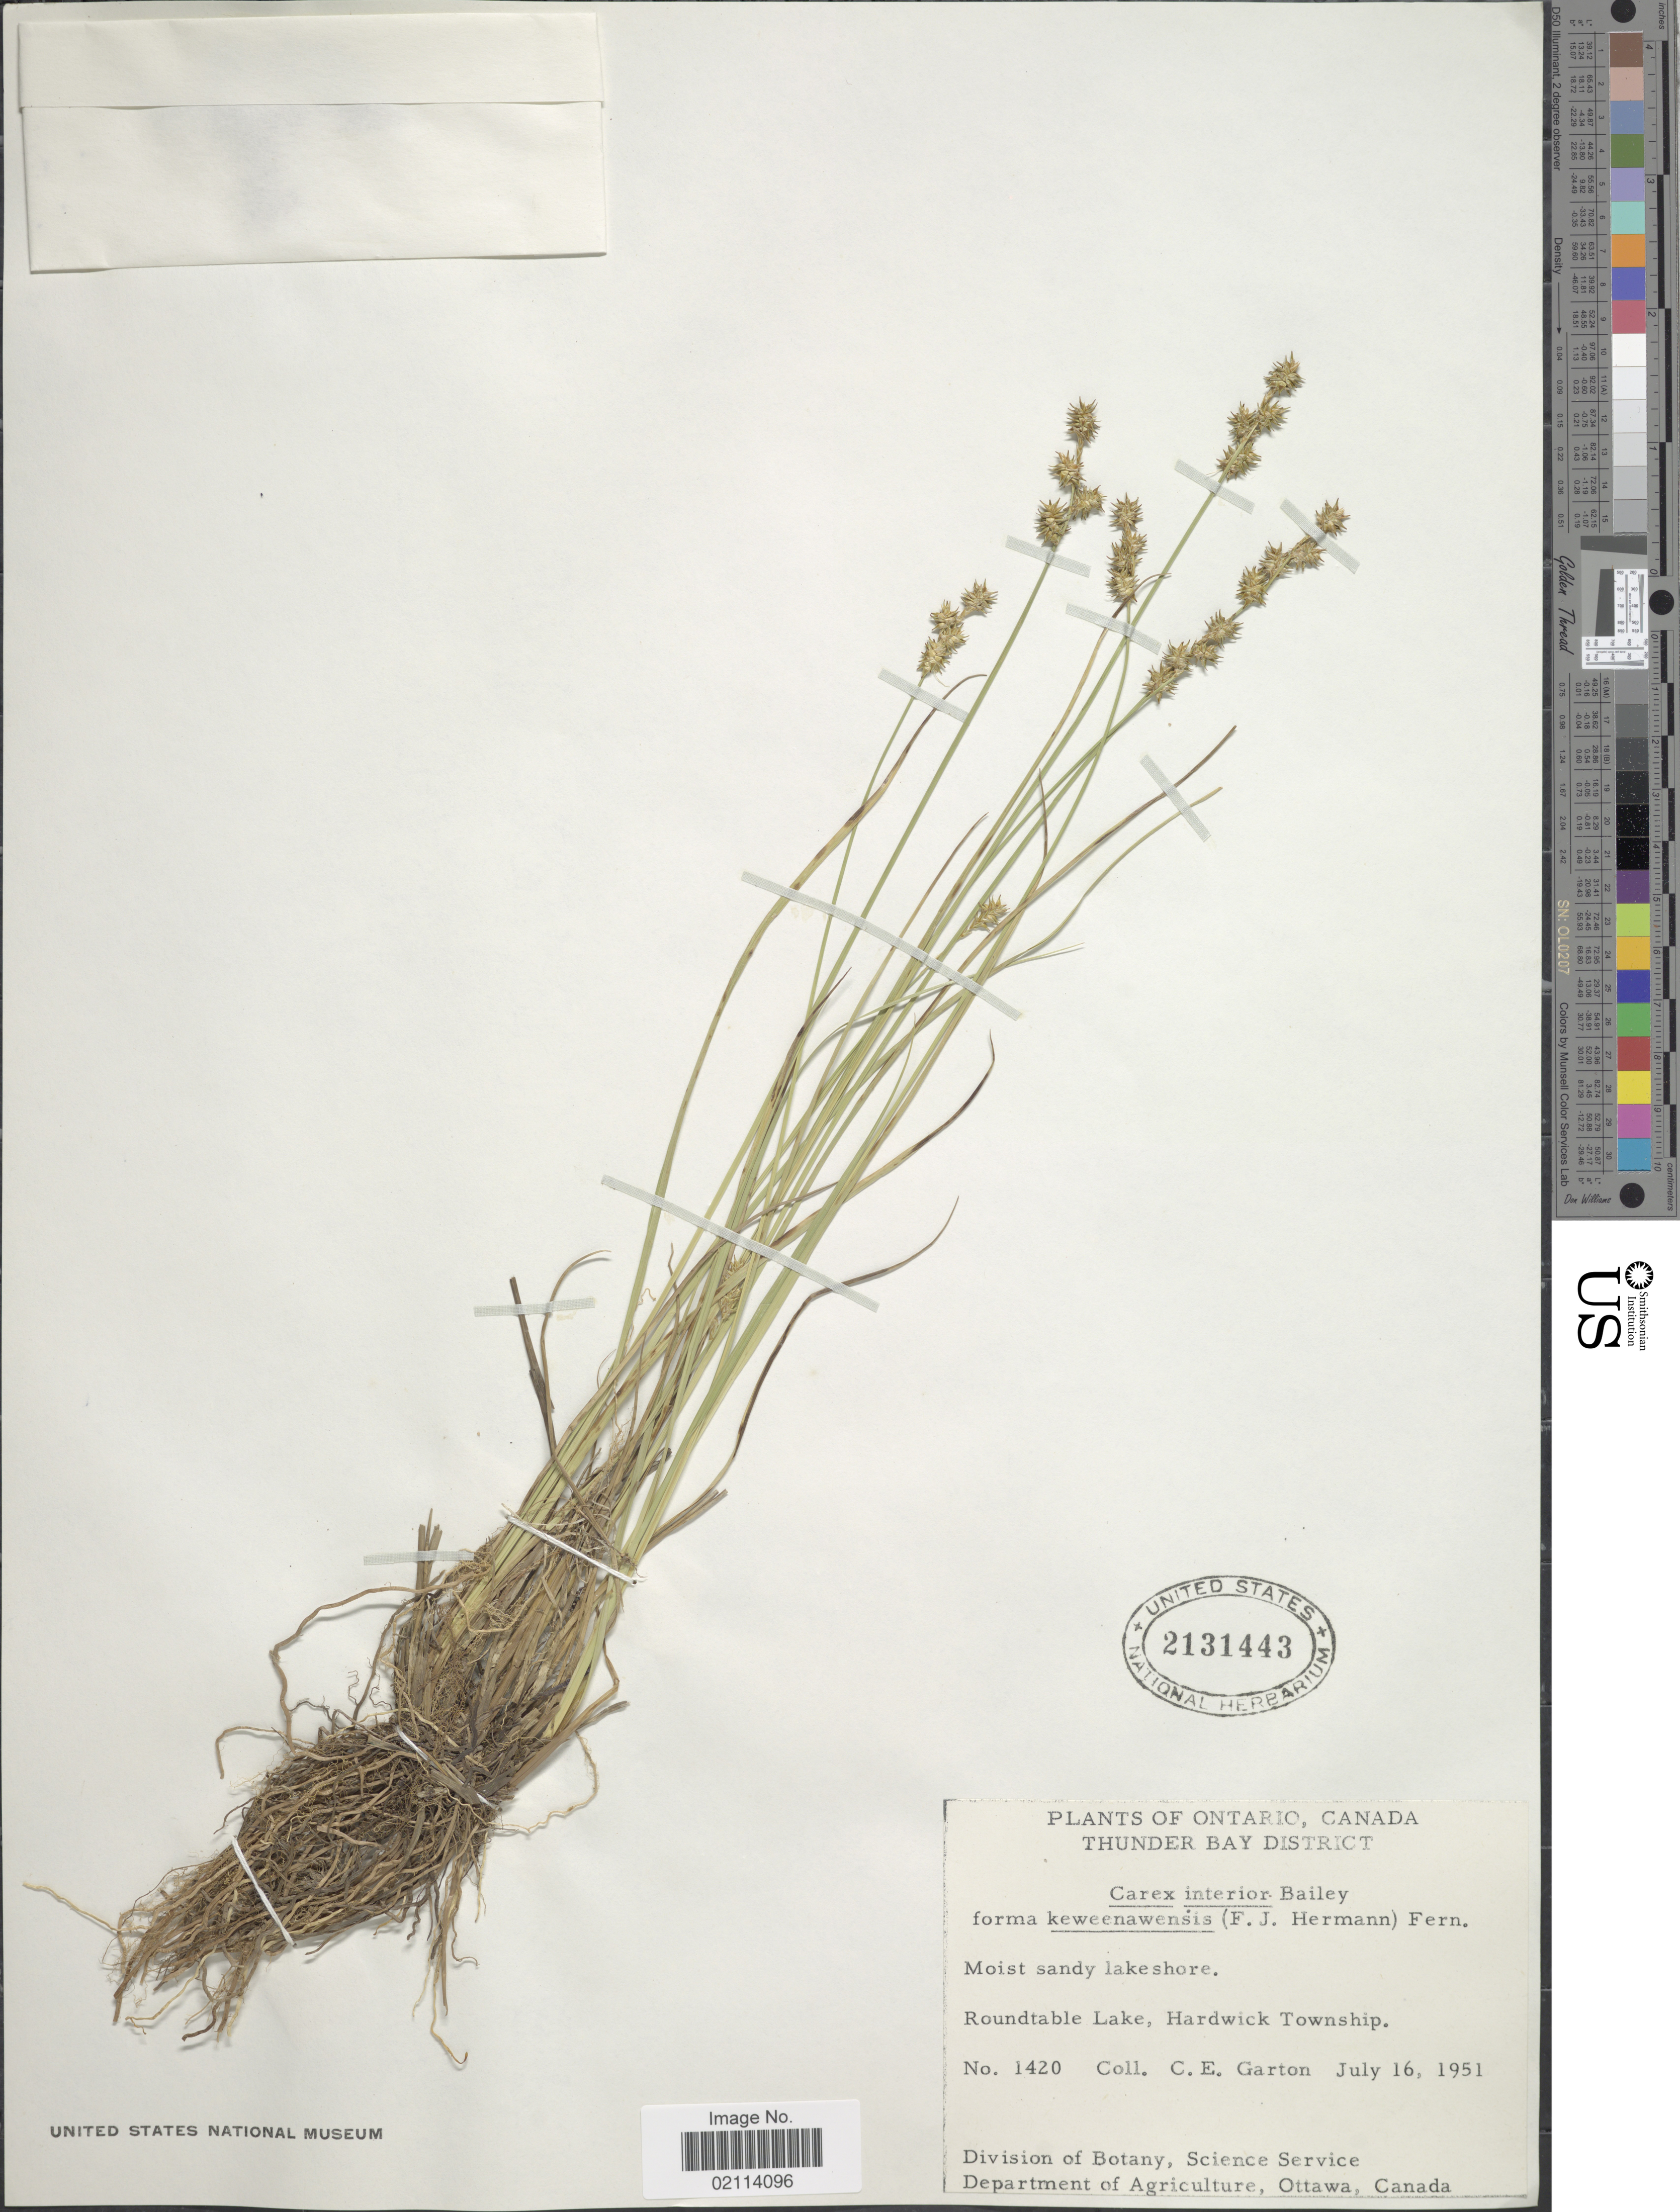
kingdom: Plantae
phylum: Tracheophyta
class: Liliopsida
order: Poales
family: Cyperaceae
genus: Carex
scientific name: Carex interior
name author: L.H. Bailey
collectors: C. E. Garton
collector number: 1420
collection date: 1951-07-16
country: Canada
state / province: Ontario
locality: Thunder Bay District, moist sandy lakeshore, Roundtable Lake, Hardwick Township.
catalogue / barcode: US 2131443